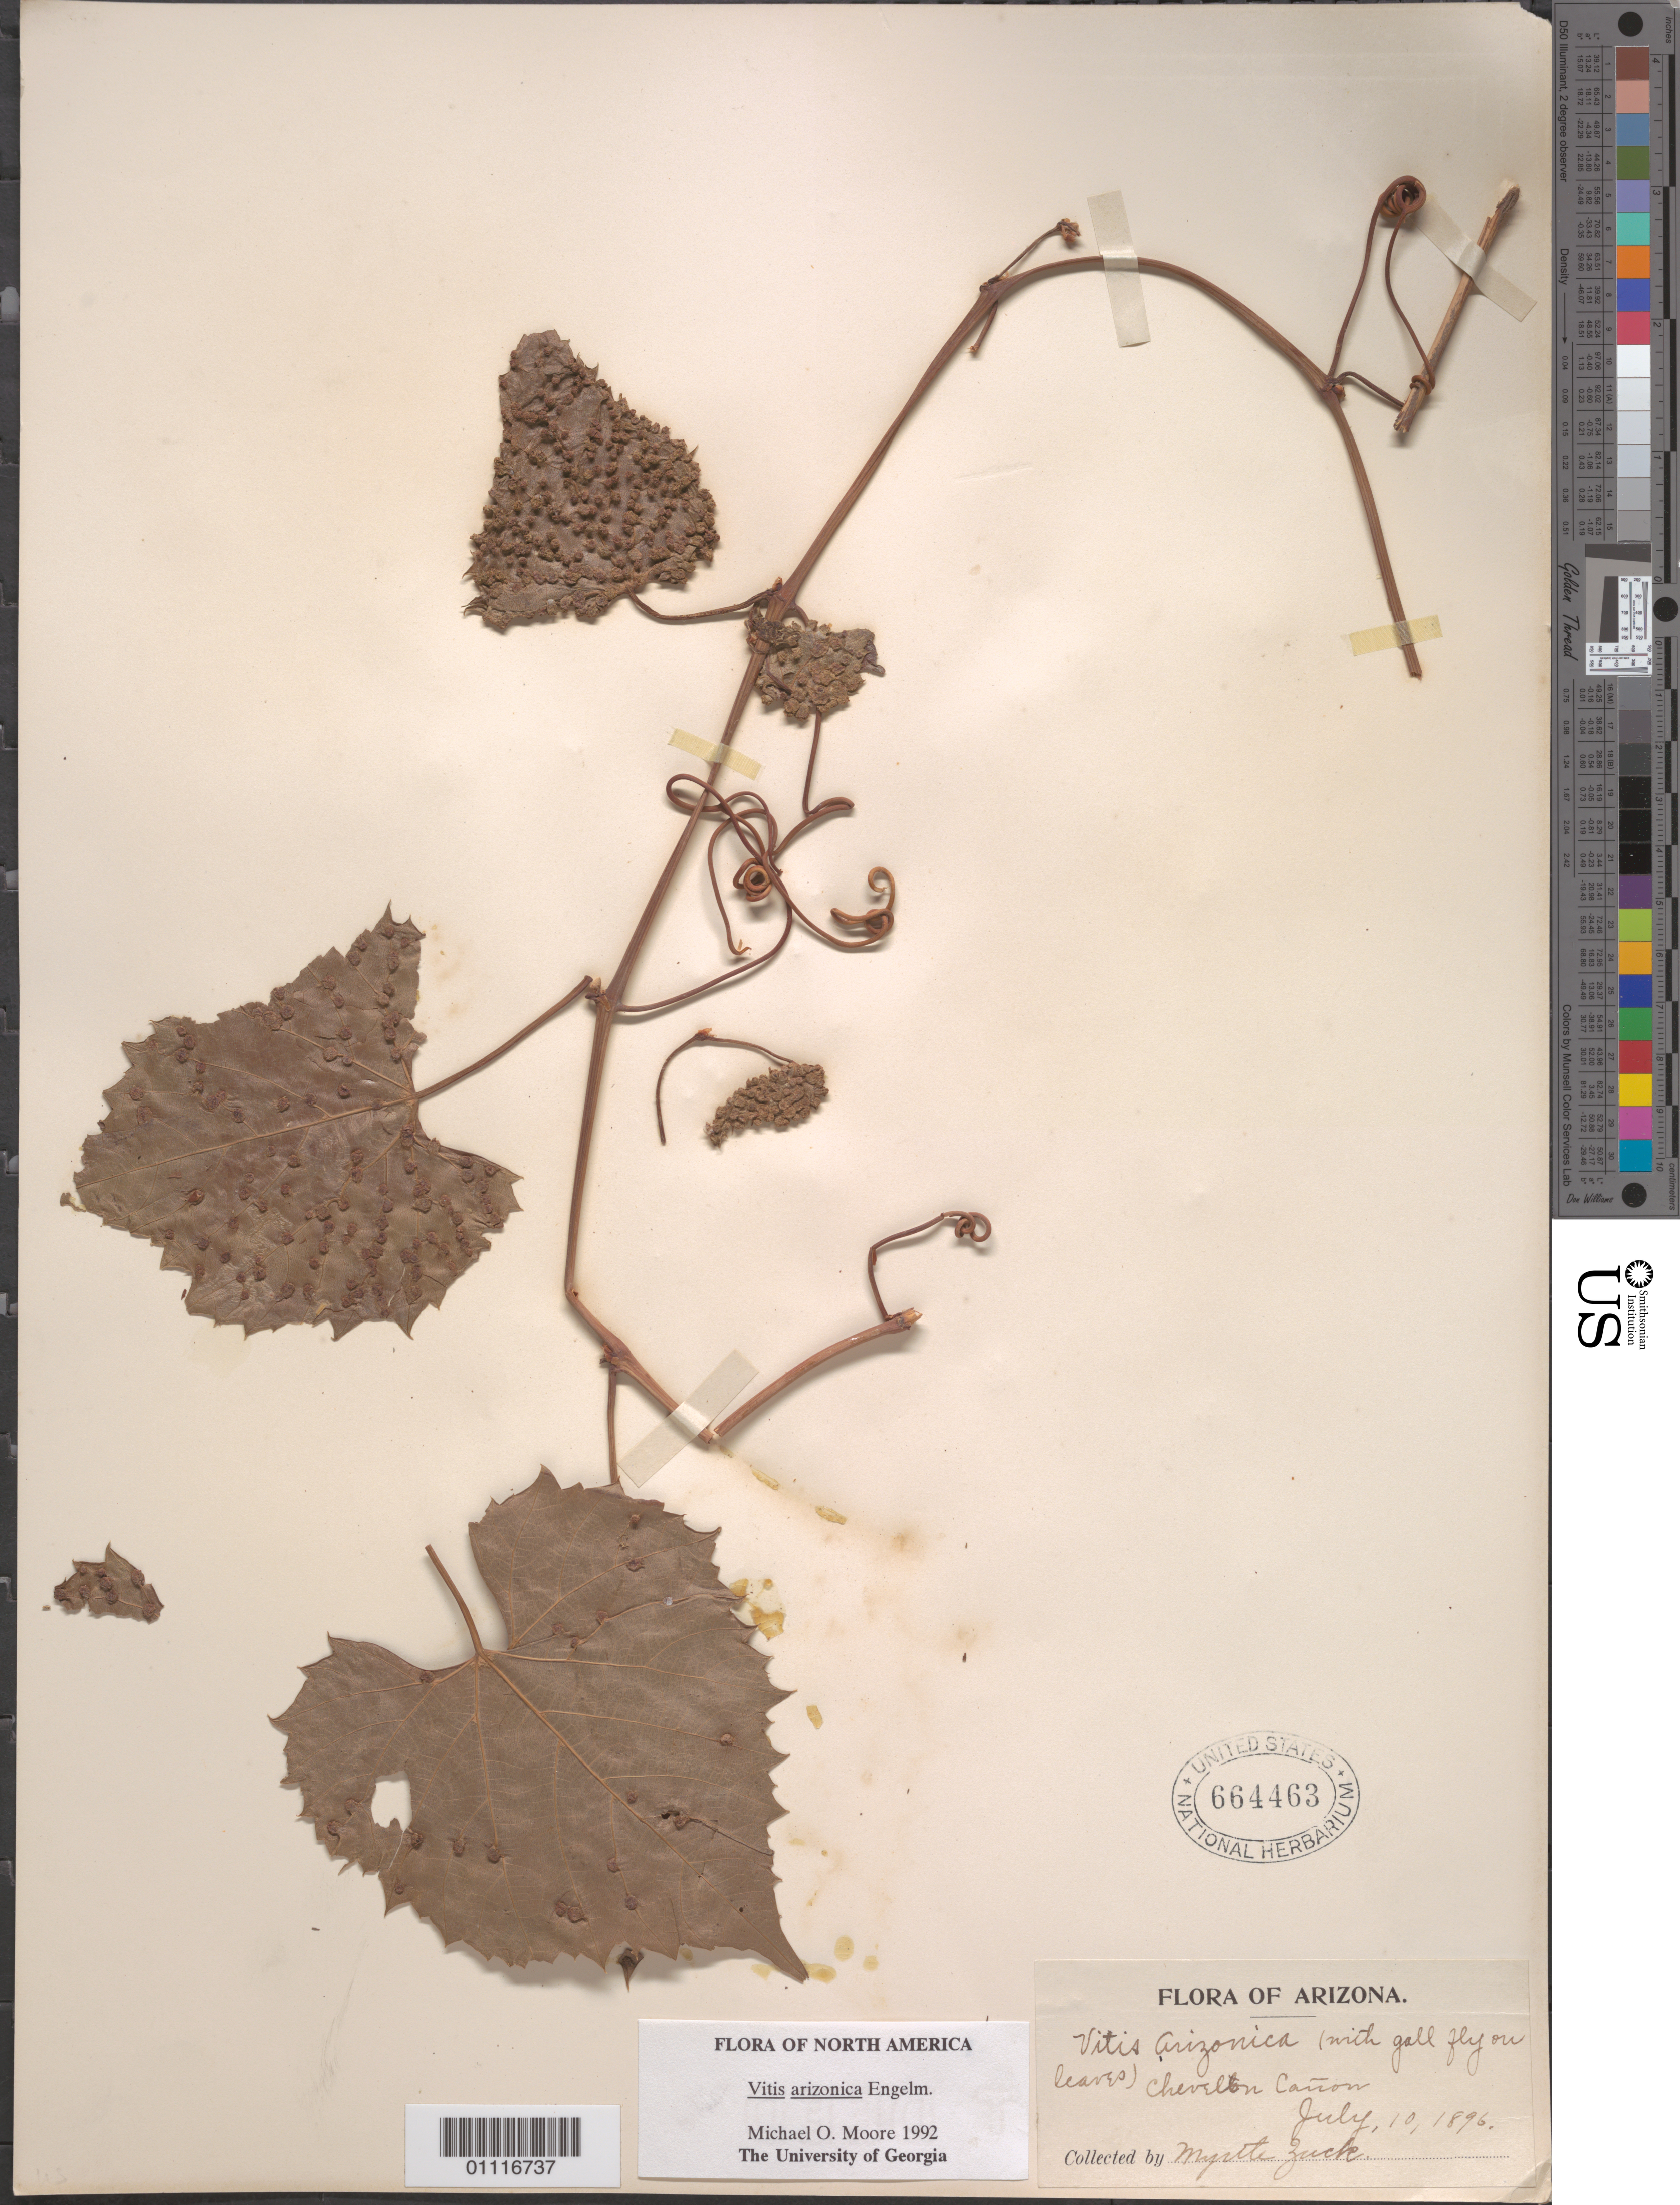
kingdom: Plantae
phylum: Tracheophyta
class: Magnoliopsida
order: Vitales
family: Vitaceae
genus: Vitis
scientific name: Vitis arizonica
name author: Engelm.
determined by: Moore, M. O.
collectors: M. Zuck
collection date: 1896-07-10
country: United States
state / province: Arizona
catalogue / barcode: US 664463